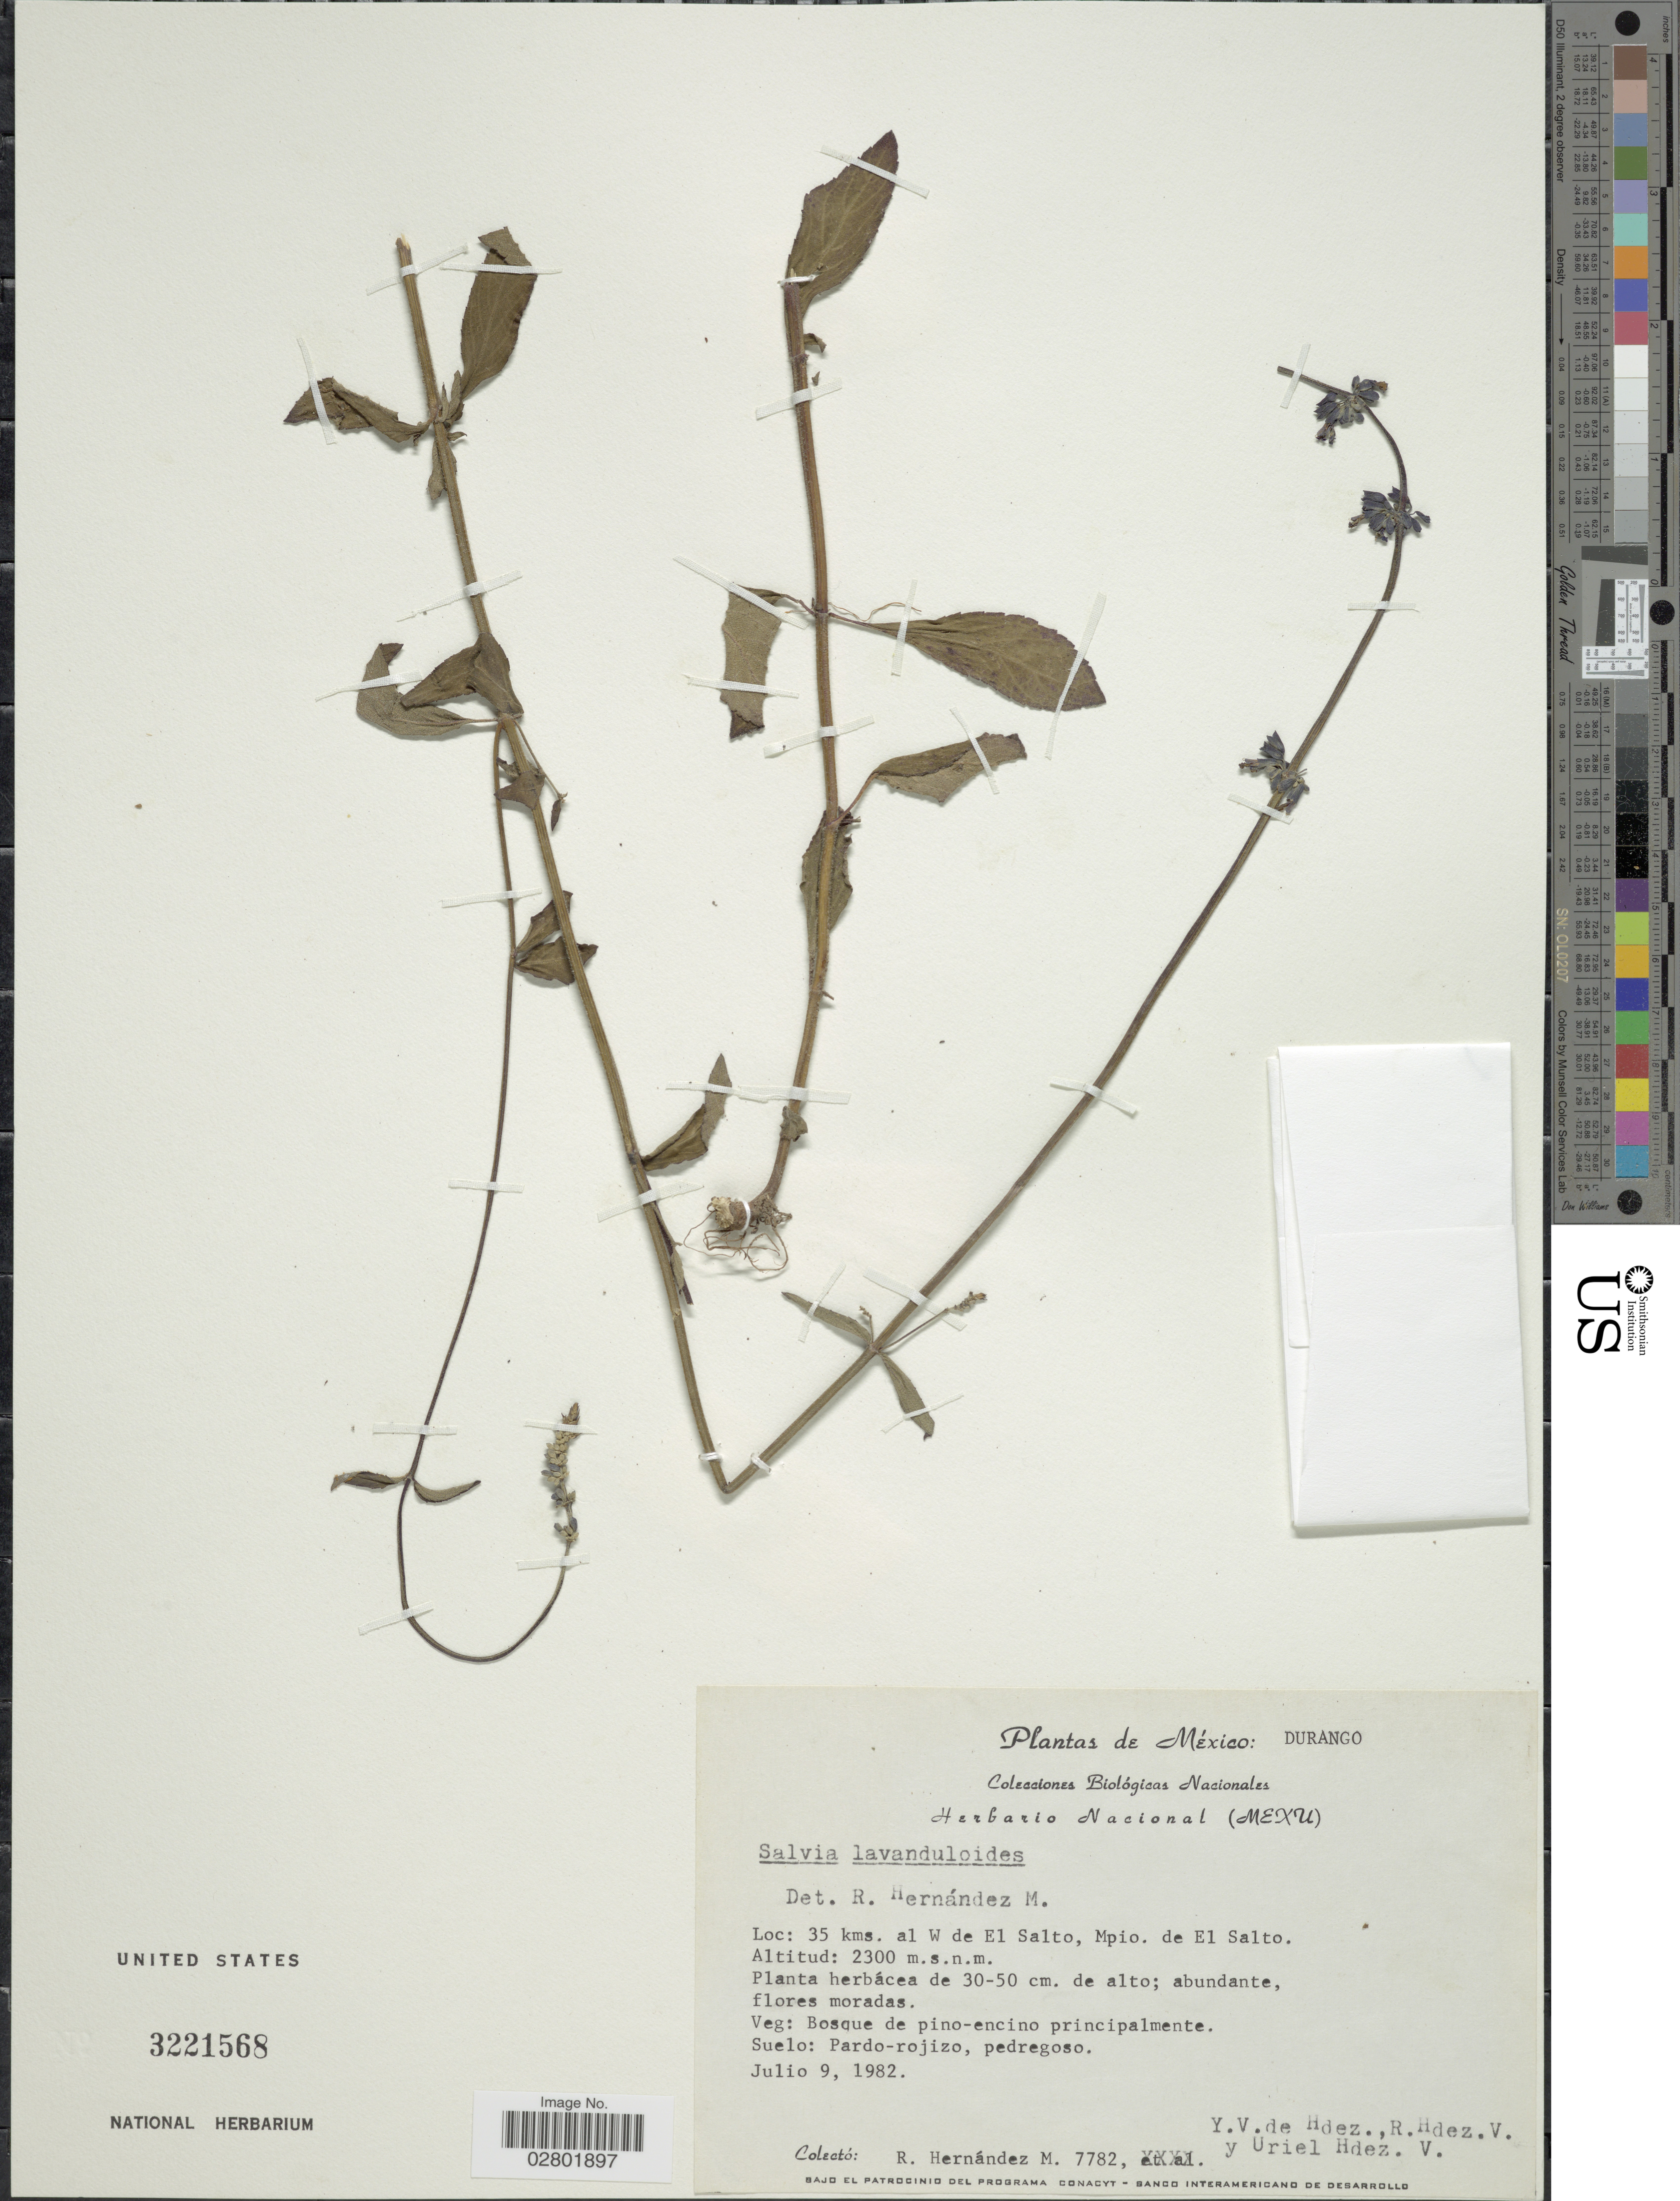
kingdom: Plantae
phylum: Tracheophyta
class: Magnoliopsida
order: Lamiales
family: Lamiaceae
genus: Salvia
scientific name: Salvia lavanduloides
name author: Kunth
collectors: R. Hernández M., Y. V. De Hdez, R. Hdez.-V. & U. Hdez.-V.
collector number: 7782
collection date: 1982-07-09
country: Mexico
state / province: Durango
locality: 35 kms. al W de El Salto, Mpio. de El Salto.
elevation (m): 2300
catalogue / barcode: US 3221568